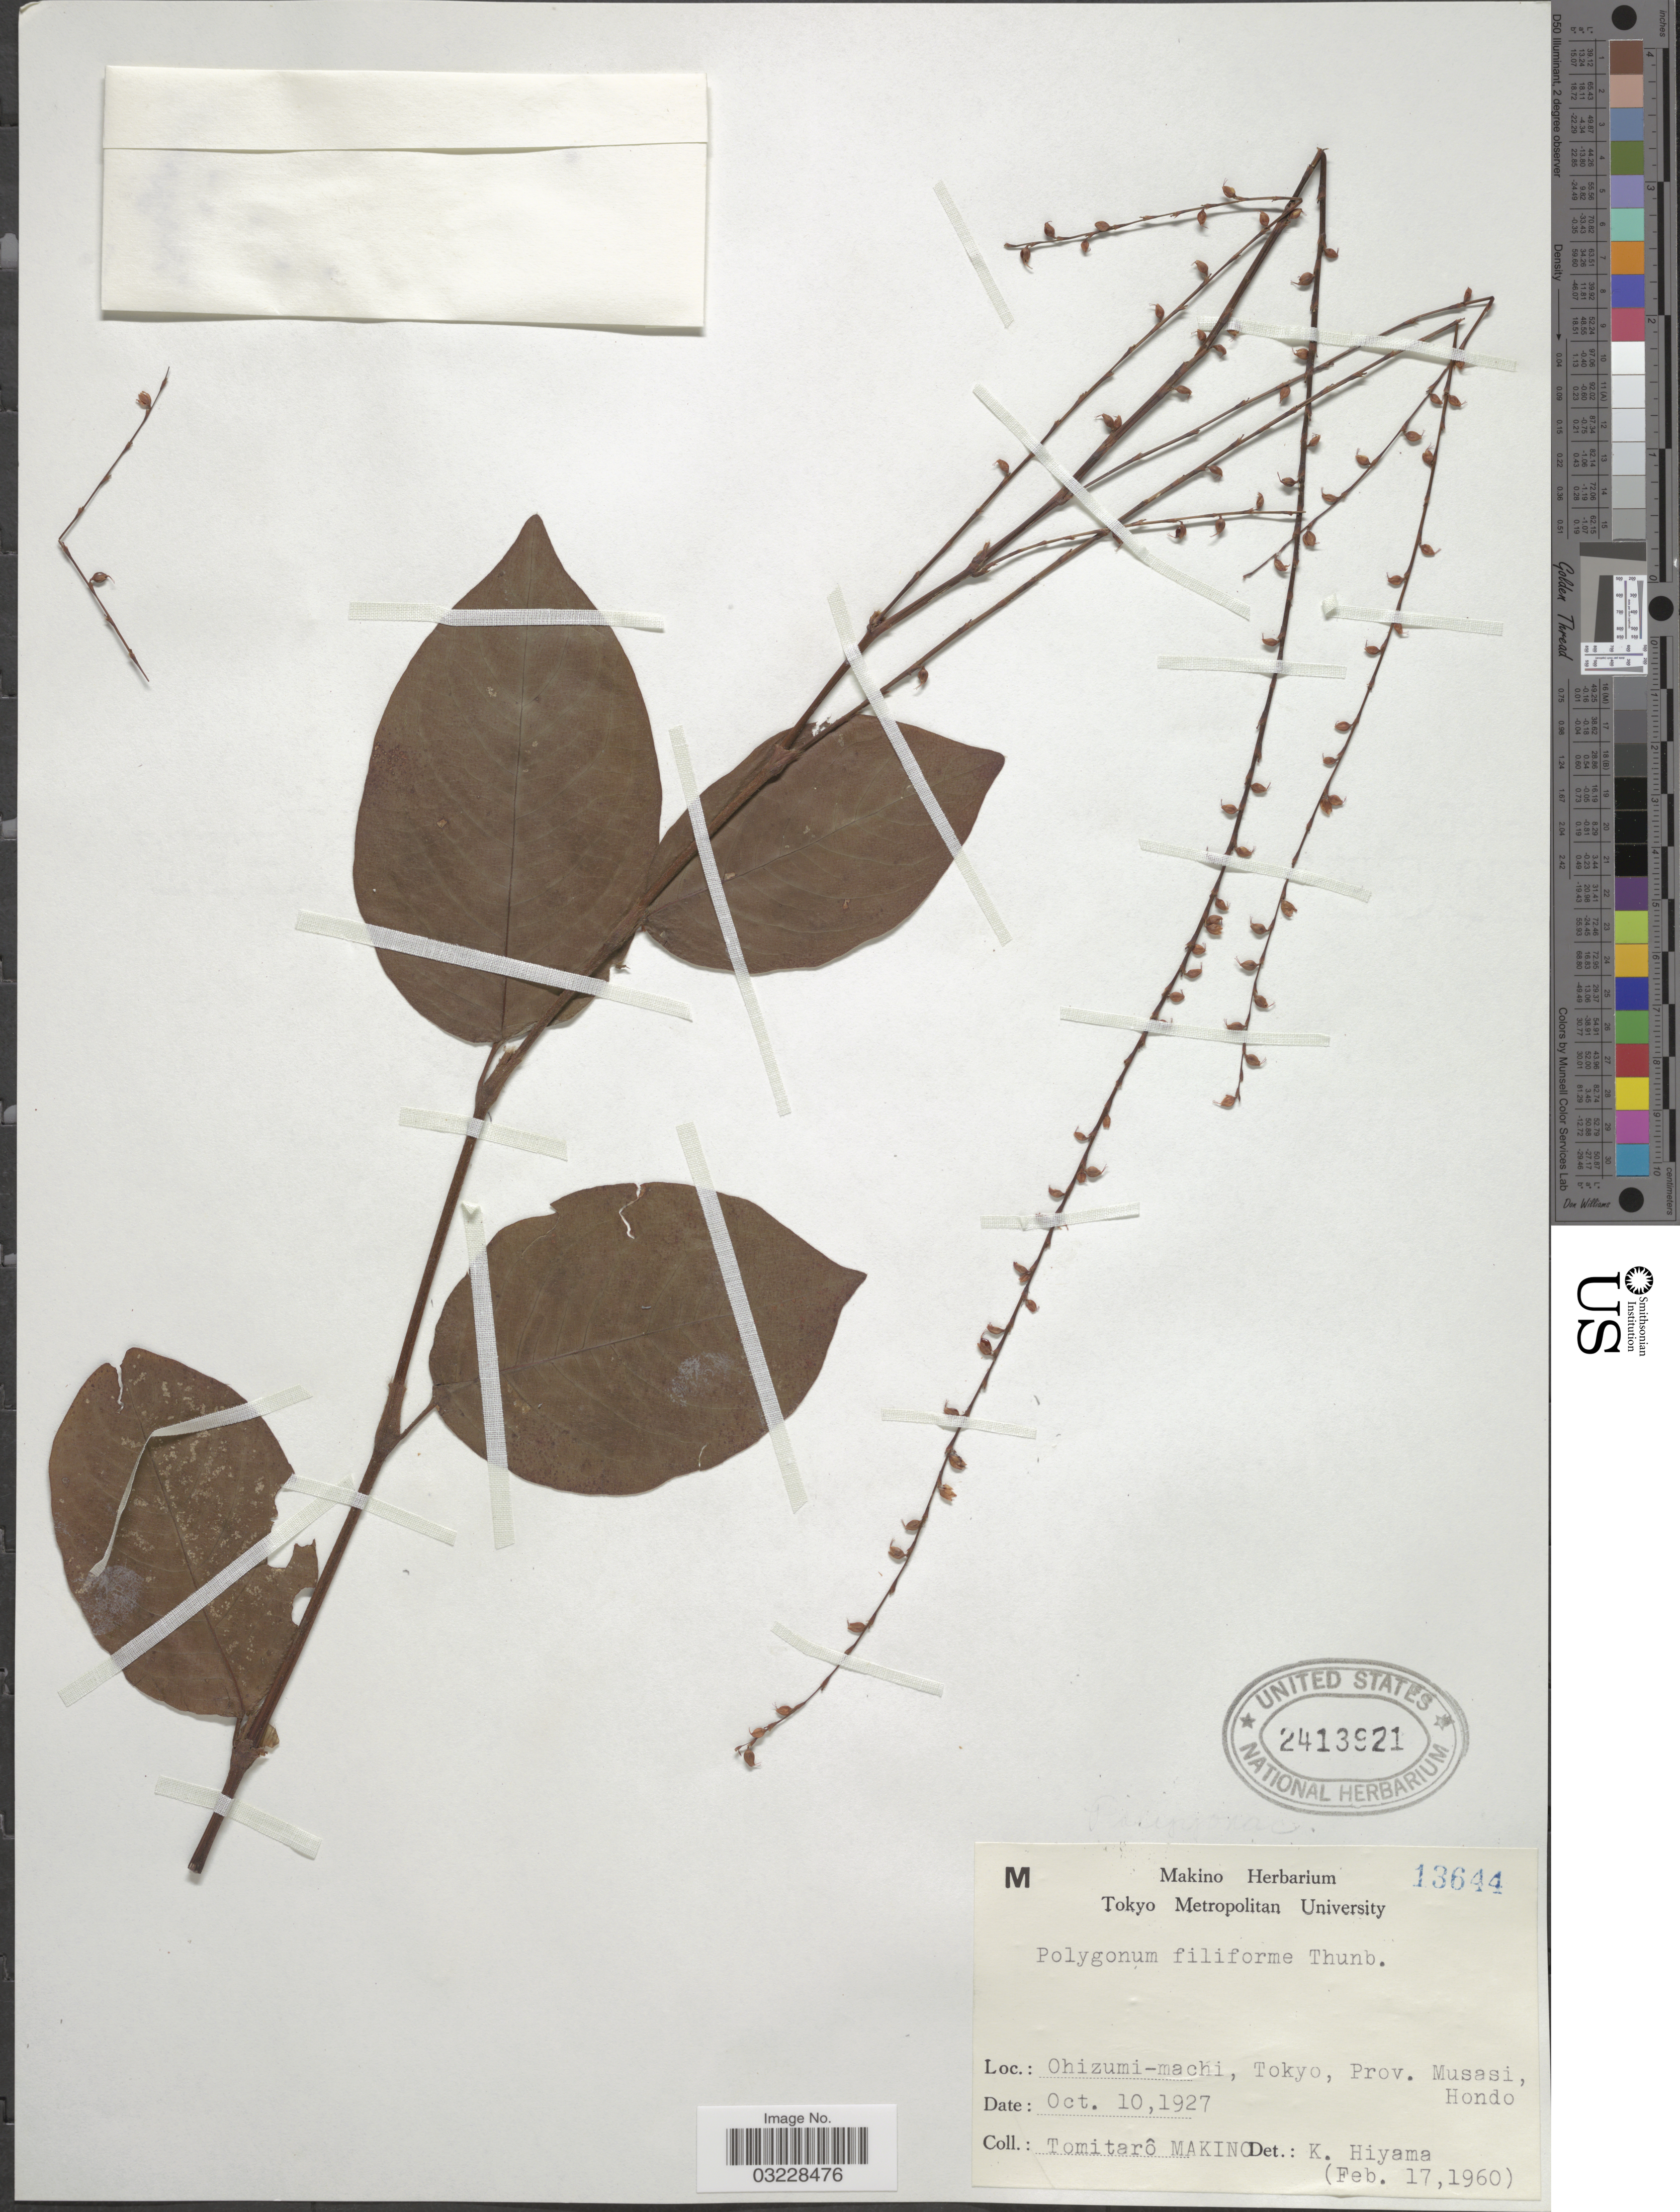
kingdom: Plantae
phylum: Tracheophyta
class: Magnoliopsida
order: Caryophyllales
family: Polygonaceae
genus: Persicaria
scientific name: Persicaria filiformis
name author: (Thunb.) Nakai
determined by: U.S. National Herbarium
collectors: T. Makino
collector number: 13644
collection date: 1927-10-10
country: Japan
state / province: Tokyo, Federal City of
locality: Ohizumi-machi, Tokyo, Prov. Musasi, Hondo.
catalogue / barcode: US 2413921